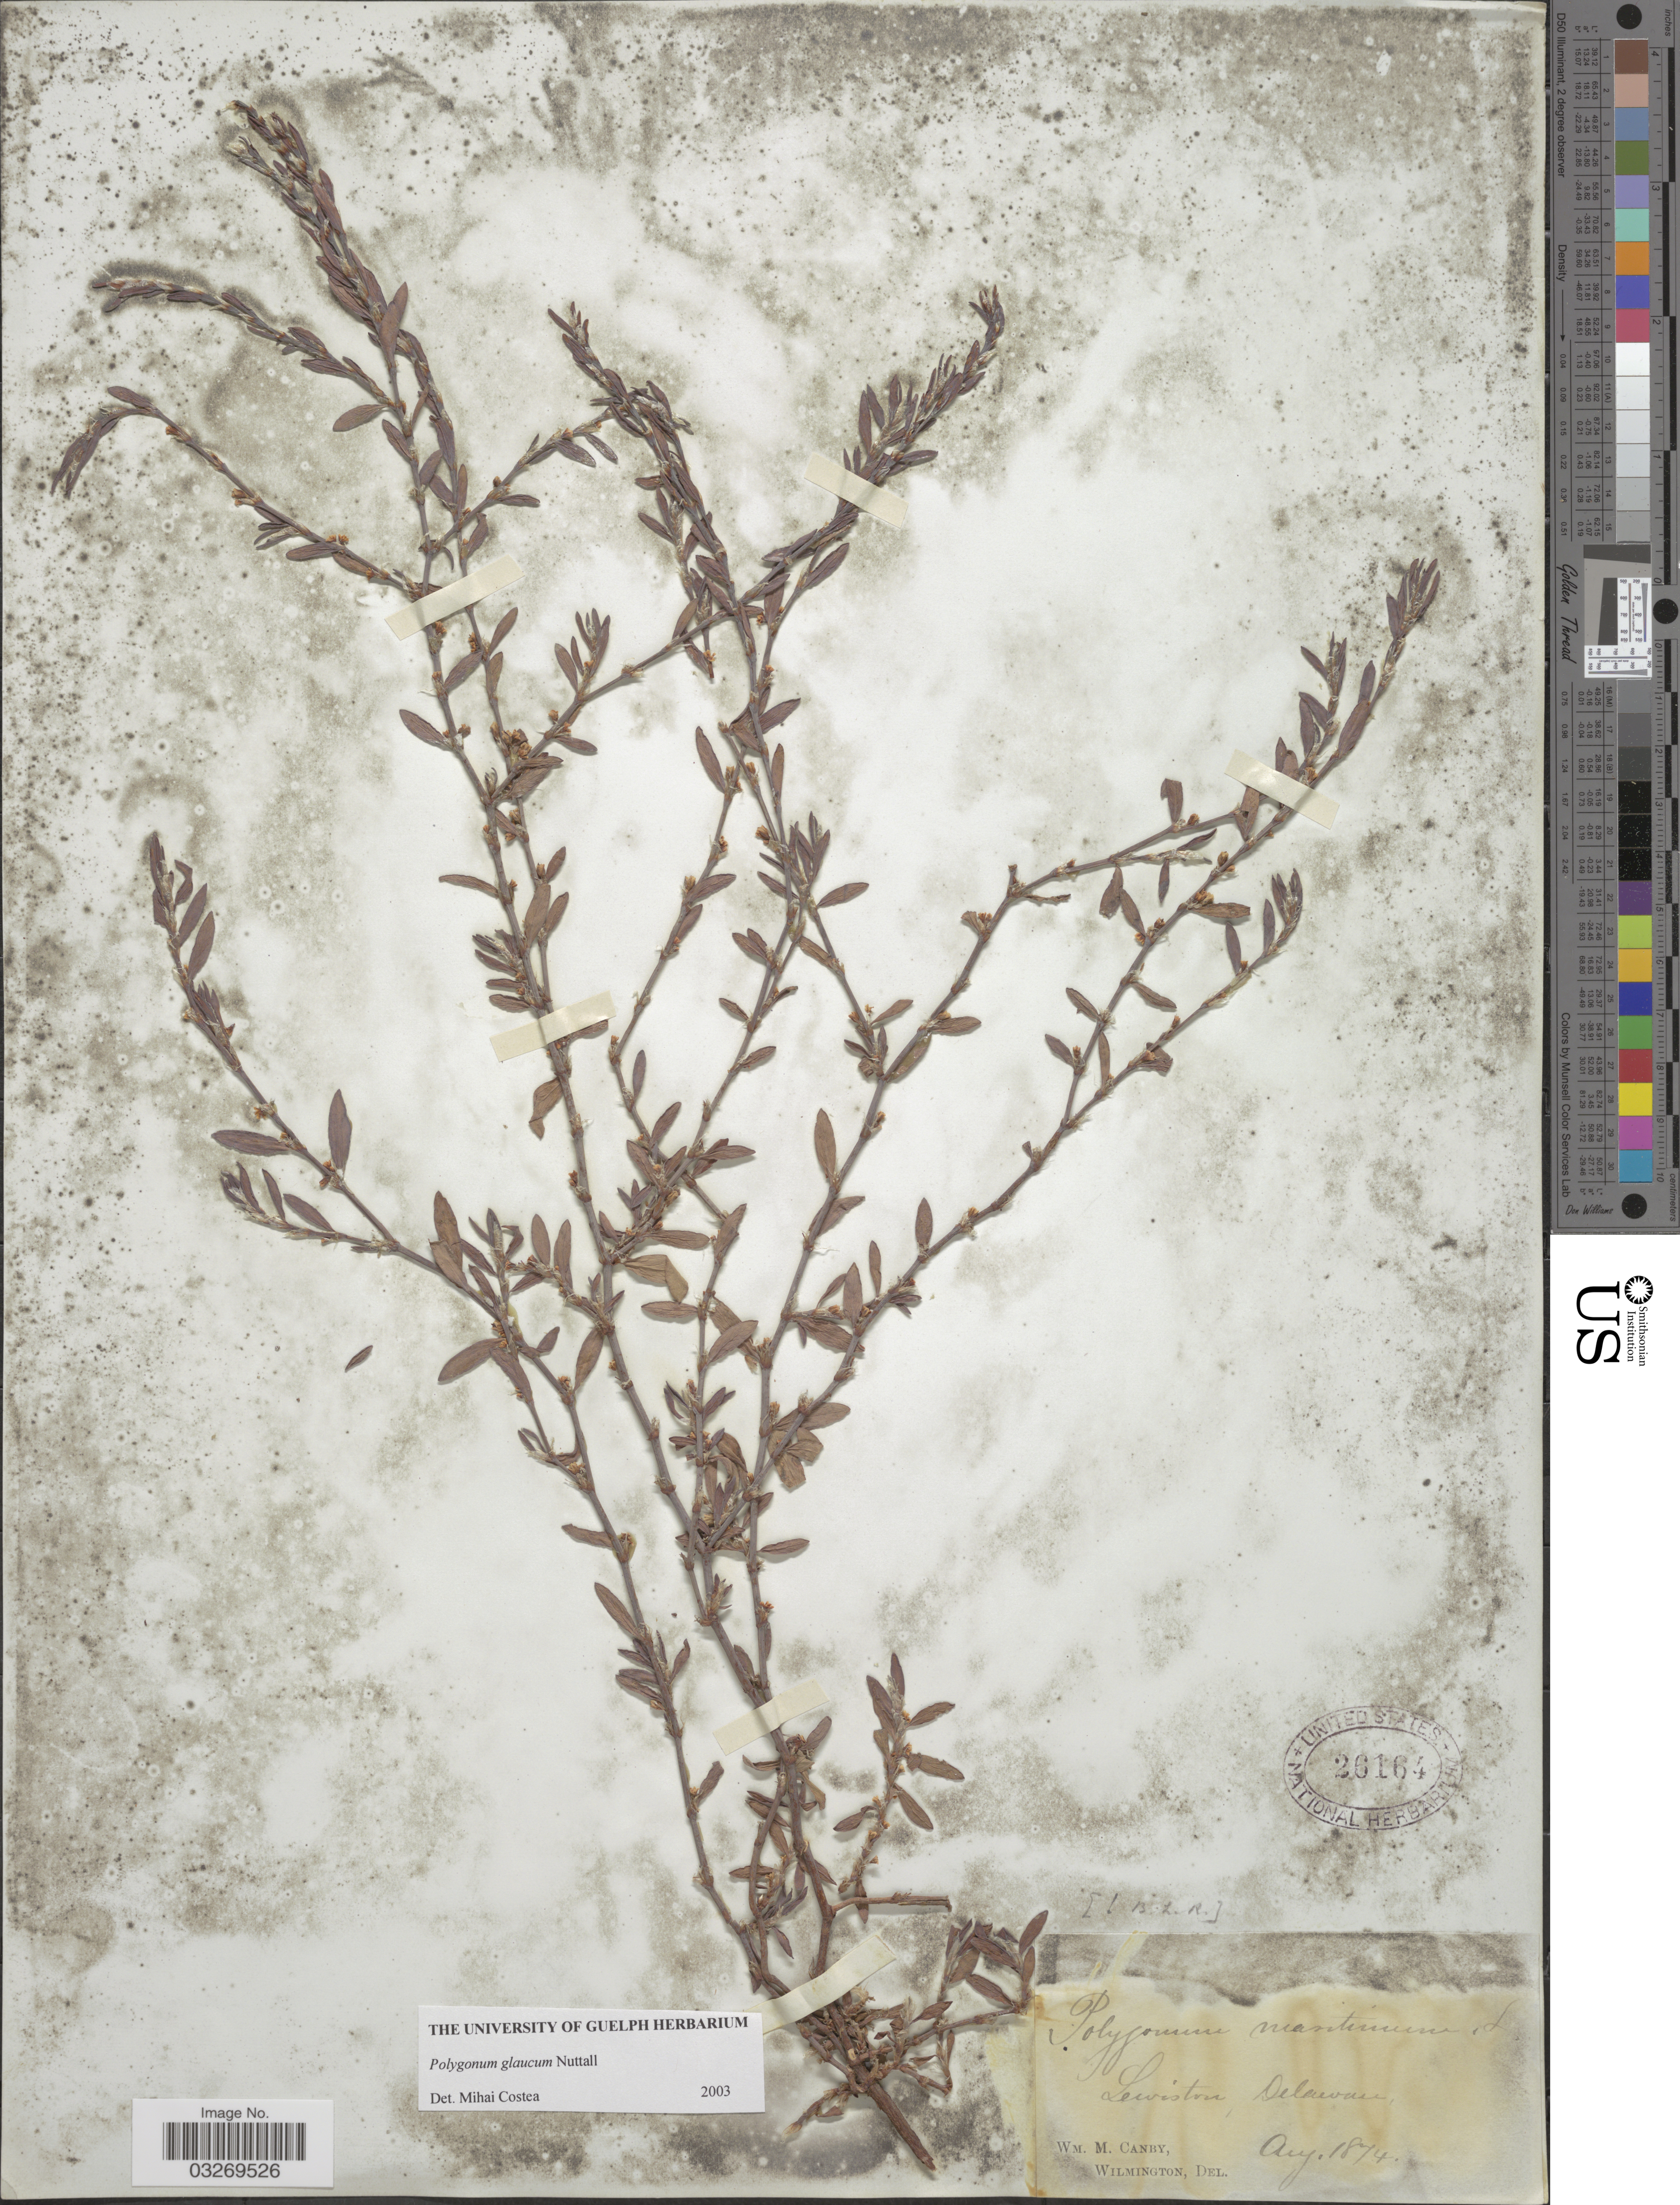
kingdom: Plantae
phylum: Tracheophyta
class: Magnoliopsida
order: Caryophyllales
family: Polygonaceae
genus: Polygonum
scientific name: Polygonum glaucum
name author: Nutt.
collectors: W. M. Canby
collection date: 1874-08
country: United States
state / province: Delaware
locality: Lewiston.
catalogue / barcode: US 26164